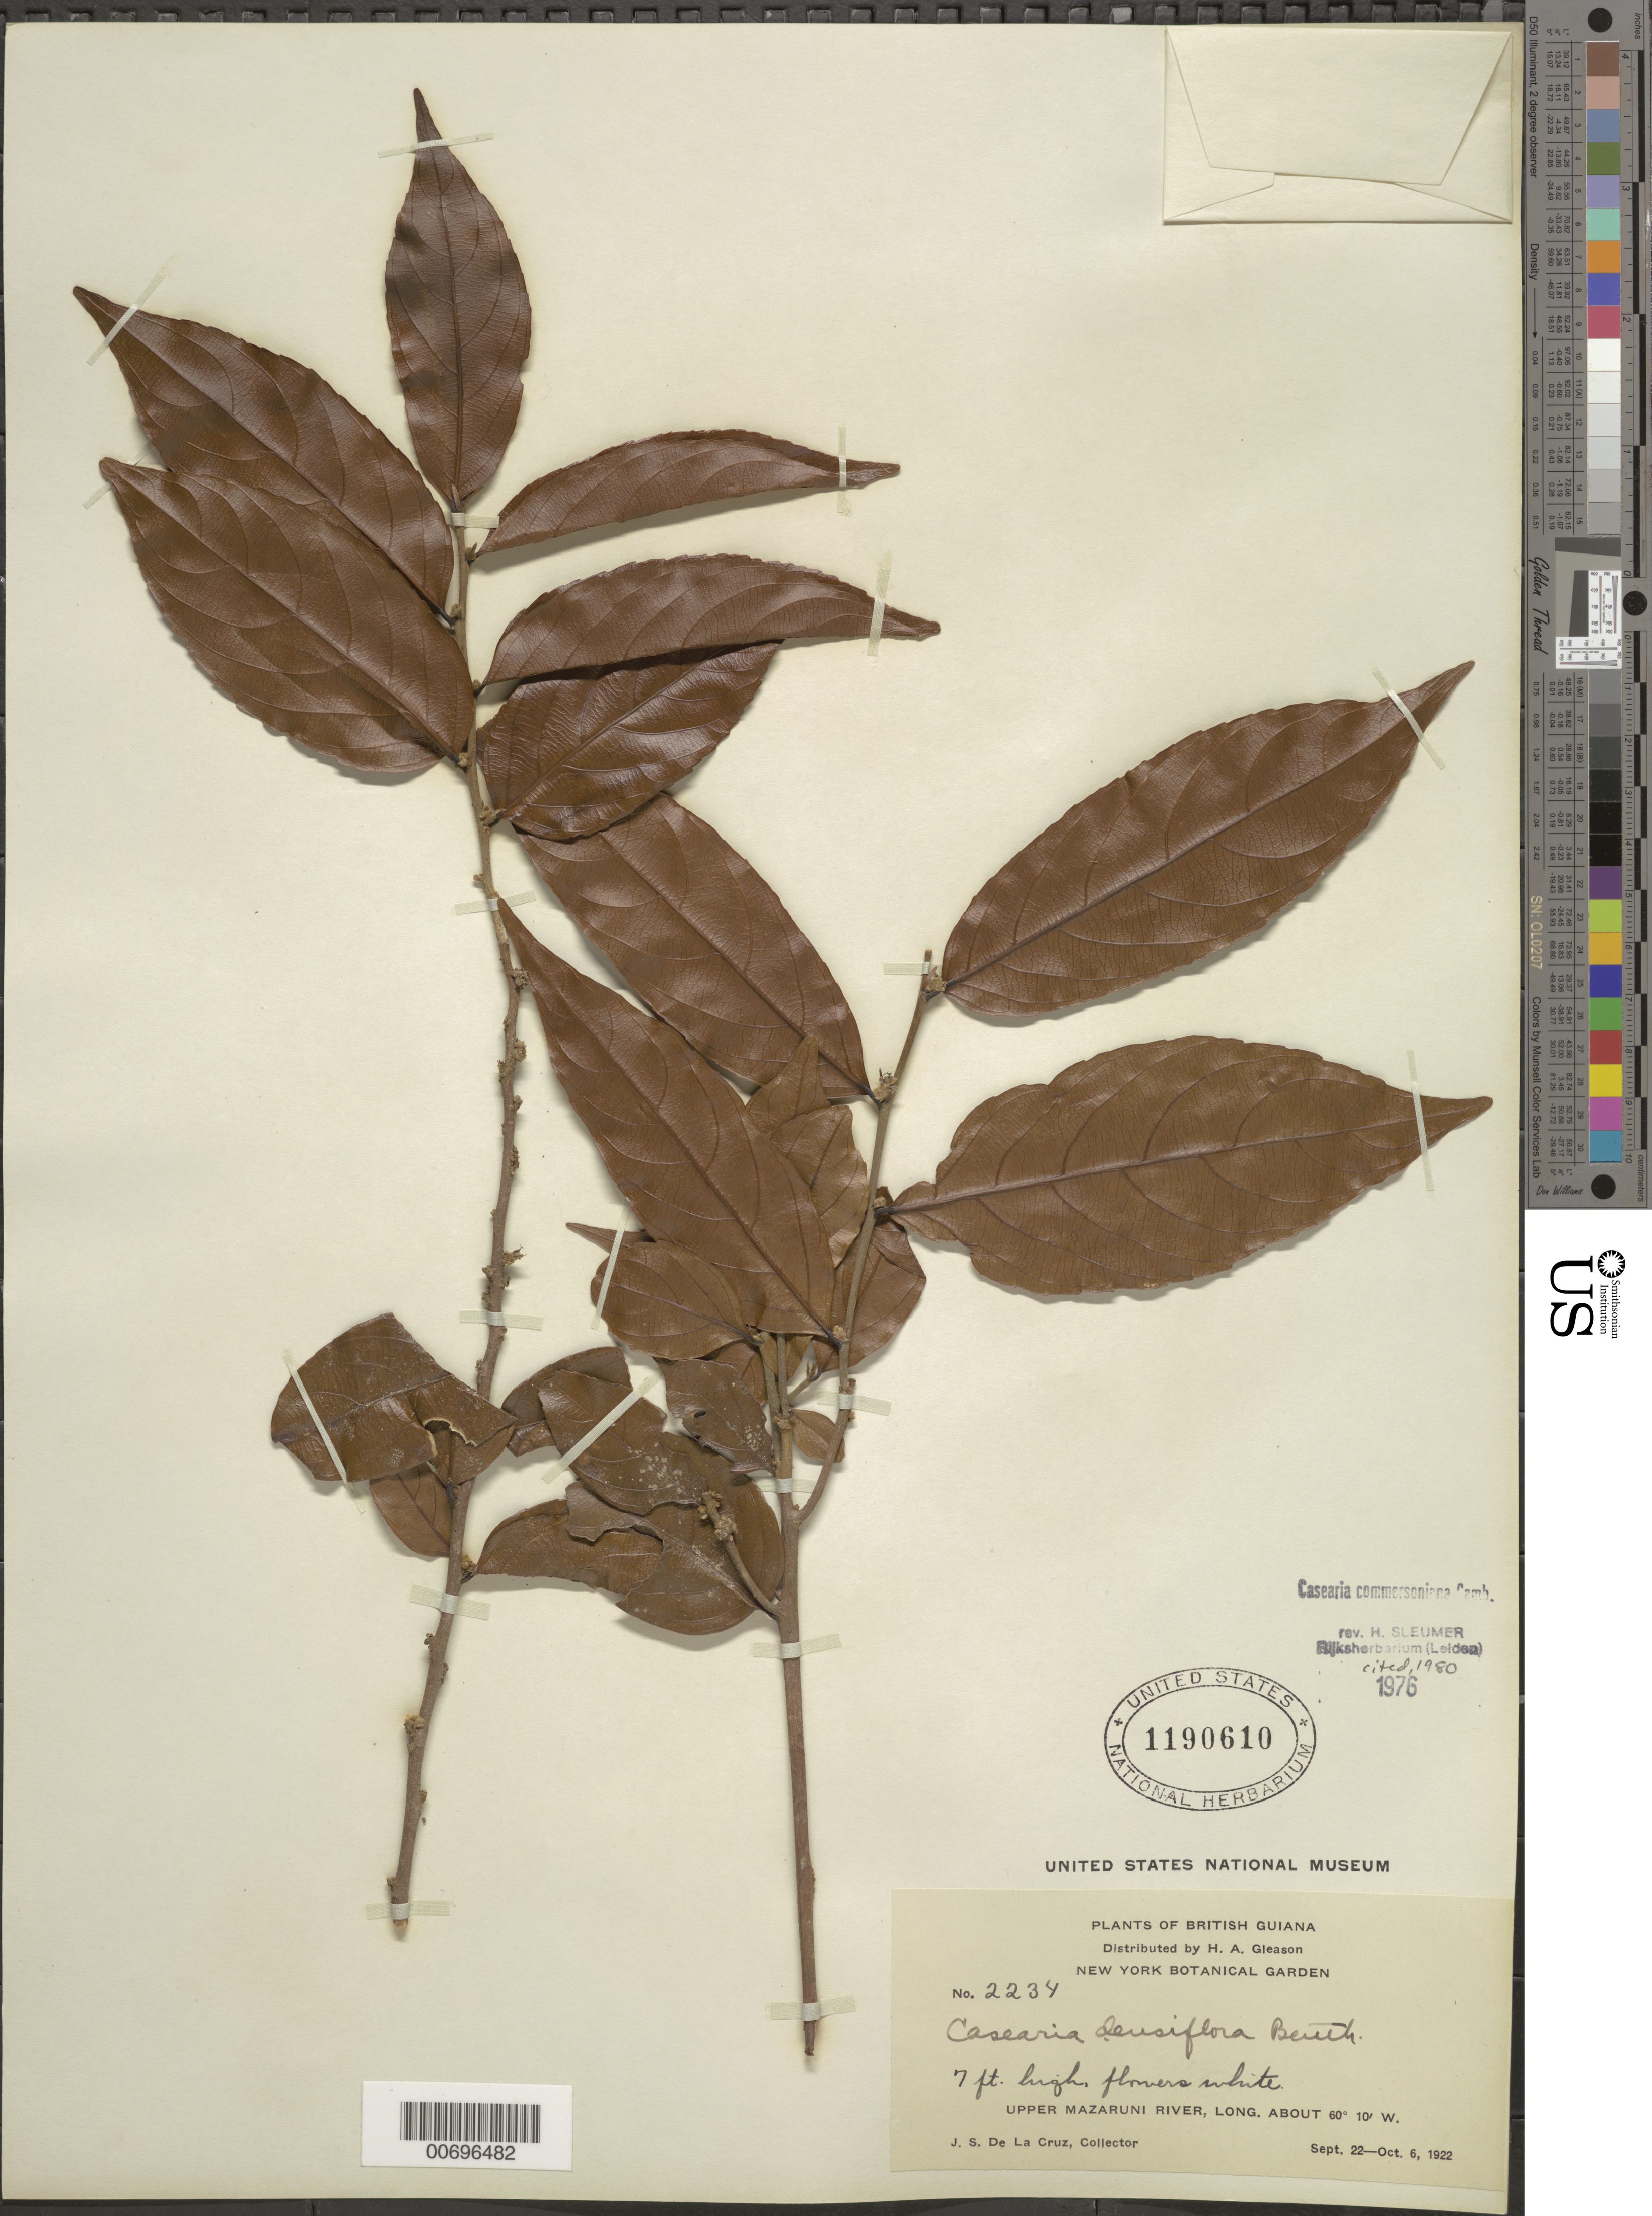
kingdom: Plantae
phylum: Tracheophyta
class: Magnoliopsida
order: Malpighiales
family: Salicaceae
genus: Piparea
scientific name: Piparea dentata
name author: Aubl.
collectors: J. S. de la Cruz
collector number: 2234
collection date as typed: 22-Sep-22 to 6-Oct-22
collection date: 1922-09-22/1922-10-06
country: Guyana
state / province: Cuyuni-Mazaruni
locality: Upper Mazaruni R.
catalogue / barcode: US 1190610